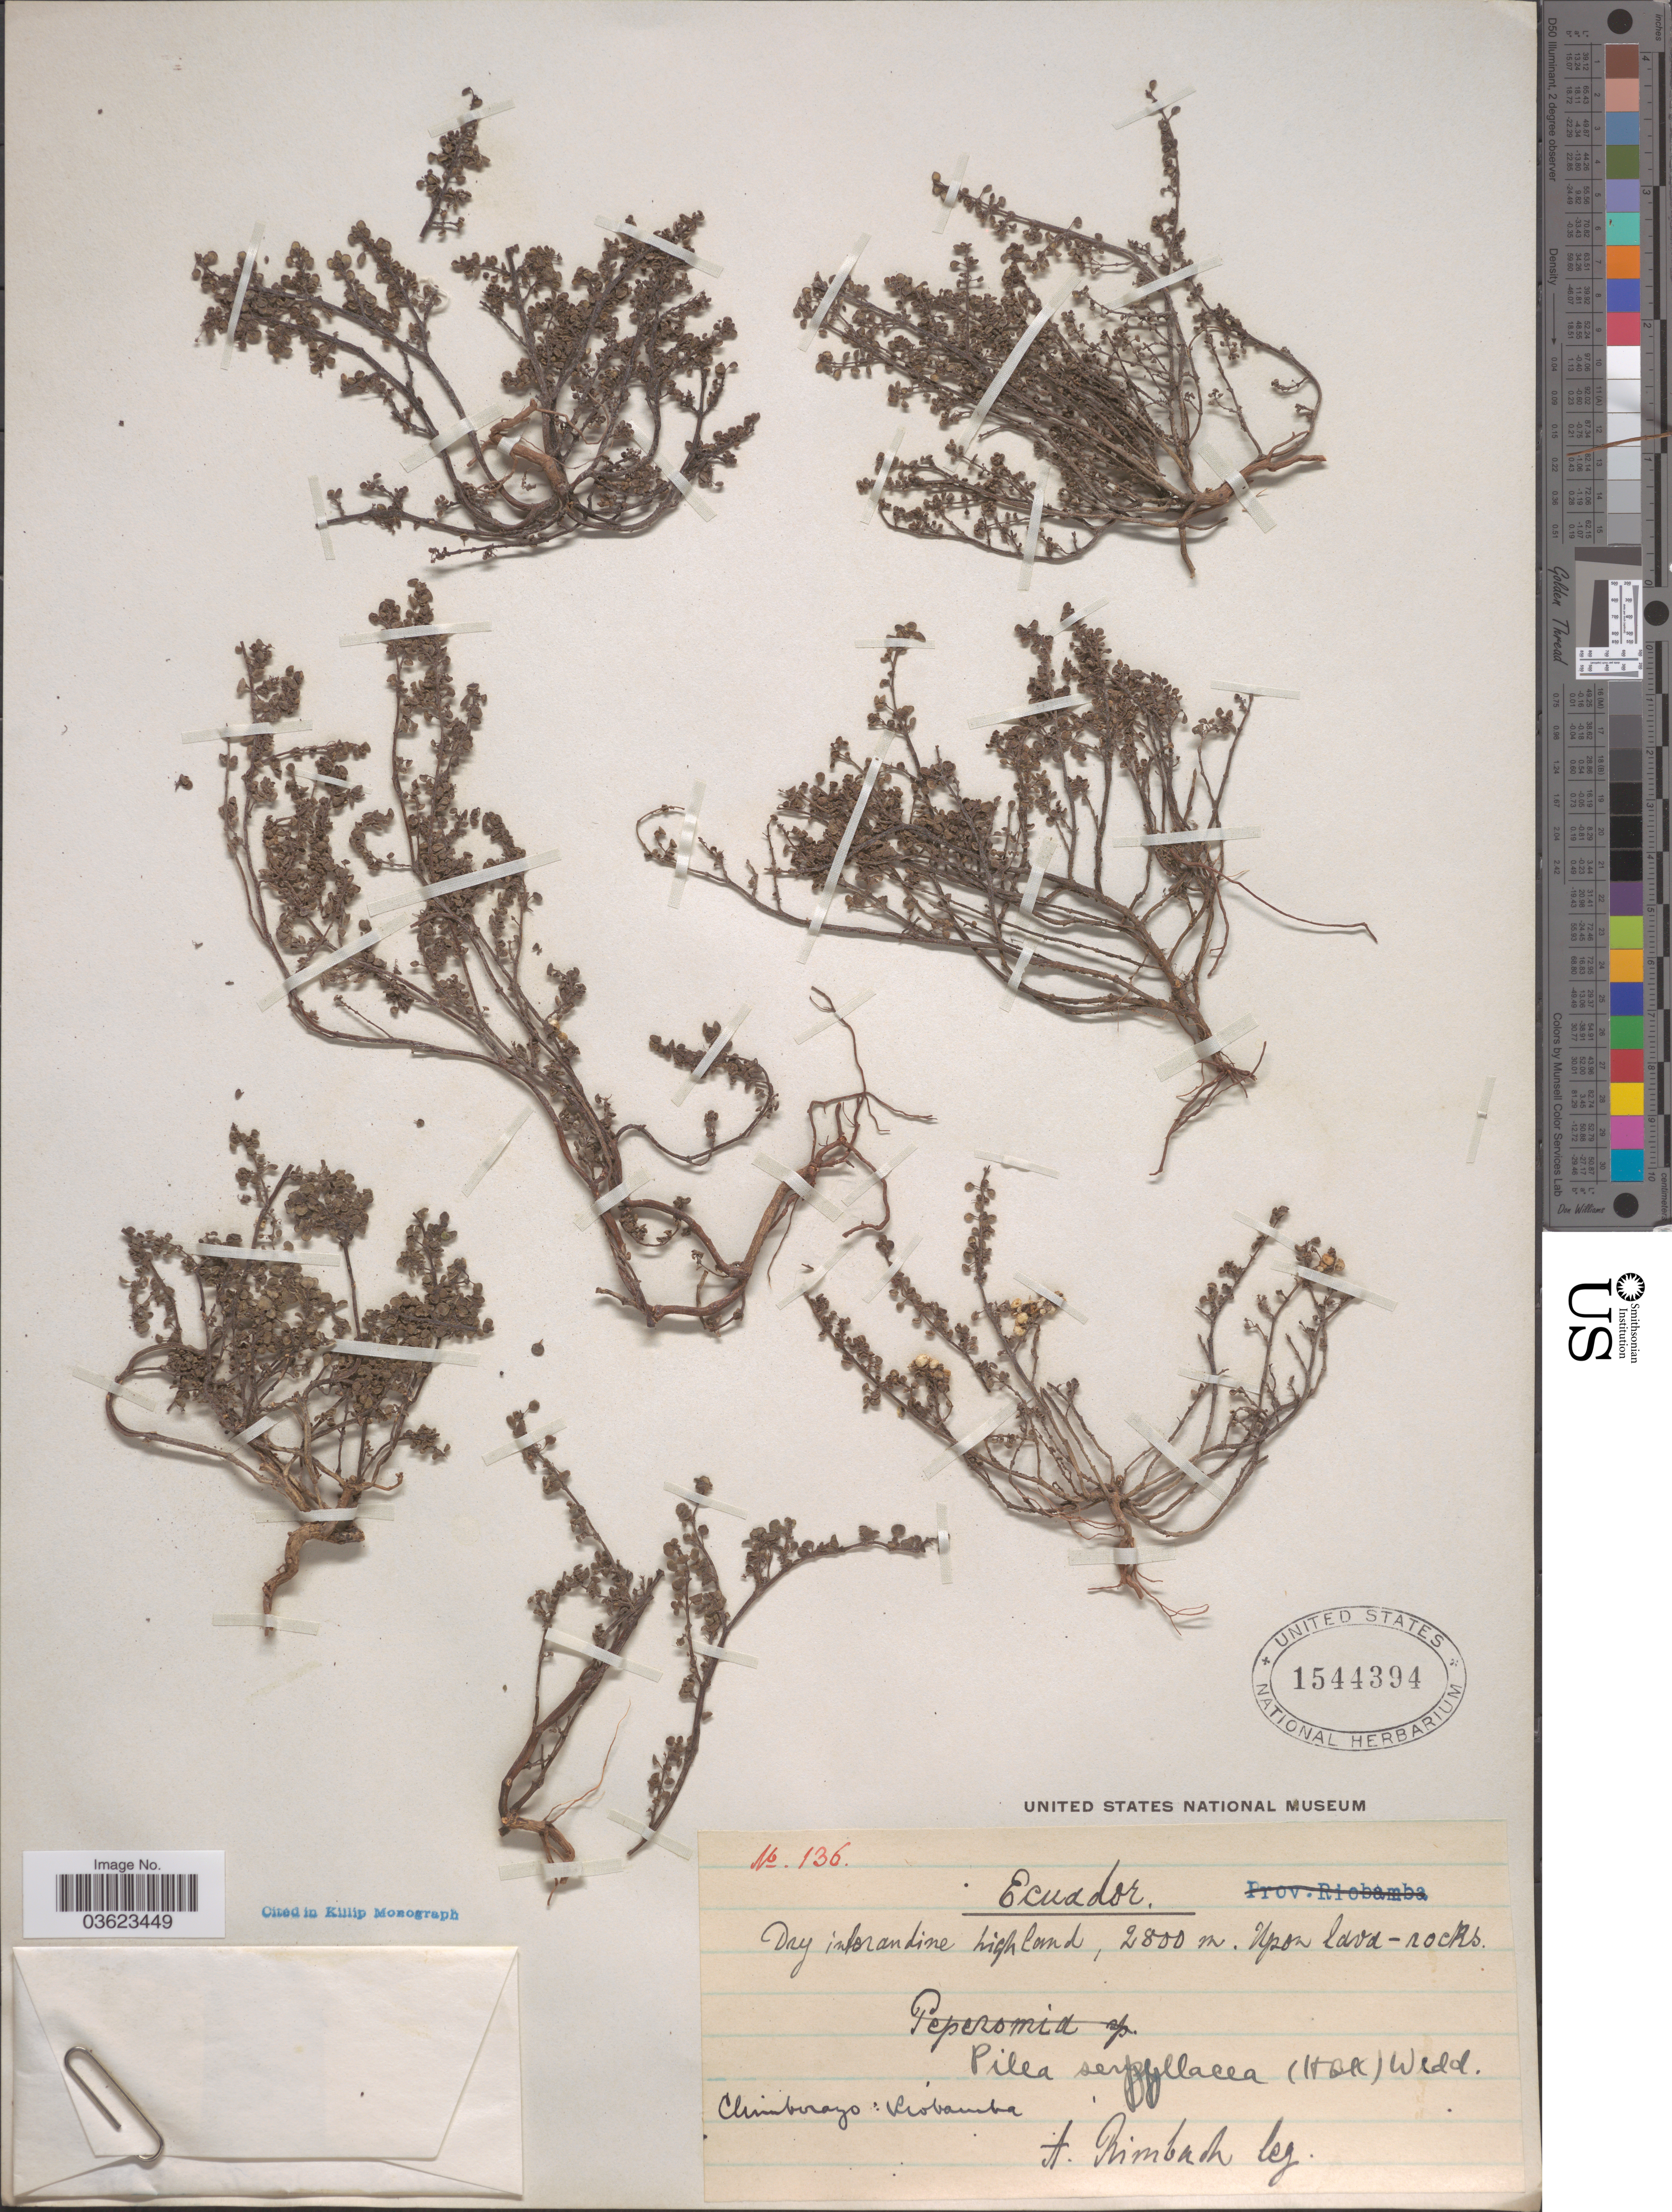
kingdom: Plantae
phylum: Tracheophyta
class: Magnoliopsida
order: Rosales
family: Urticaceae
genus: Pilea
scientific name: Pilea serpyllacea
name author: (Kunth) Liebm.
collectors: A. Rimbach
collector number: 136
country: Ecuador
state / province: Chimborazo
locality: Riobamba.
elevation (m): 2800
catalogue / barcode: US 1544394